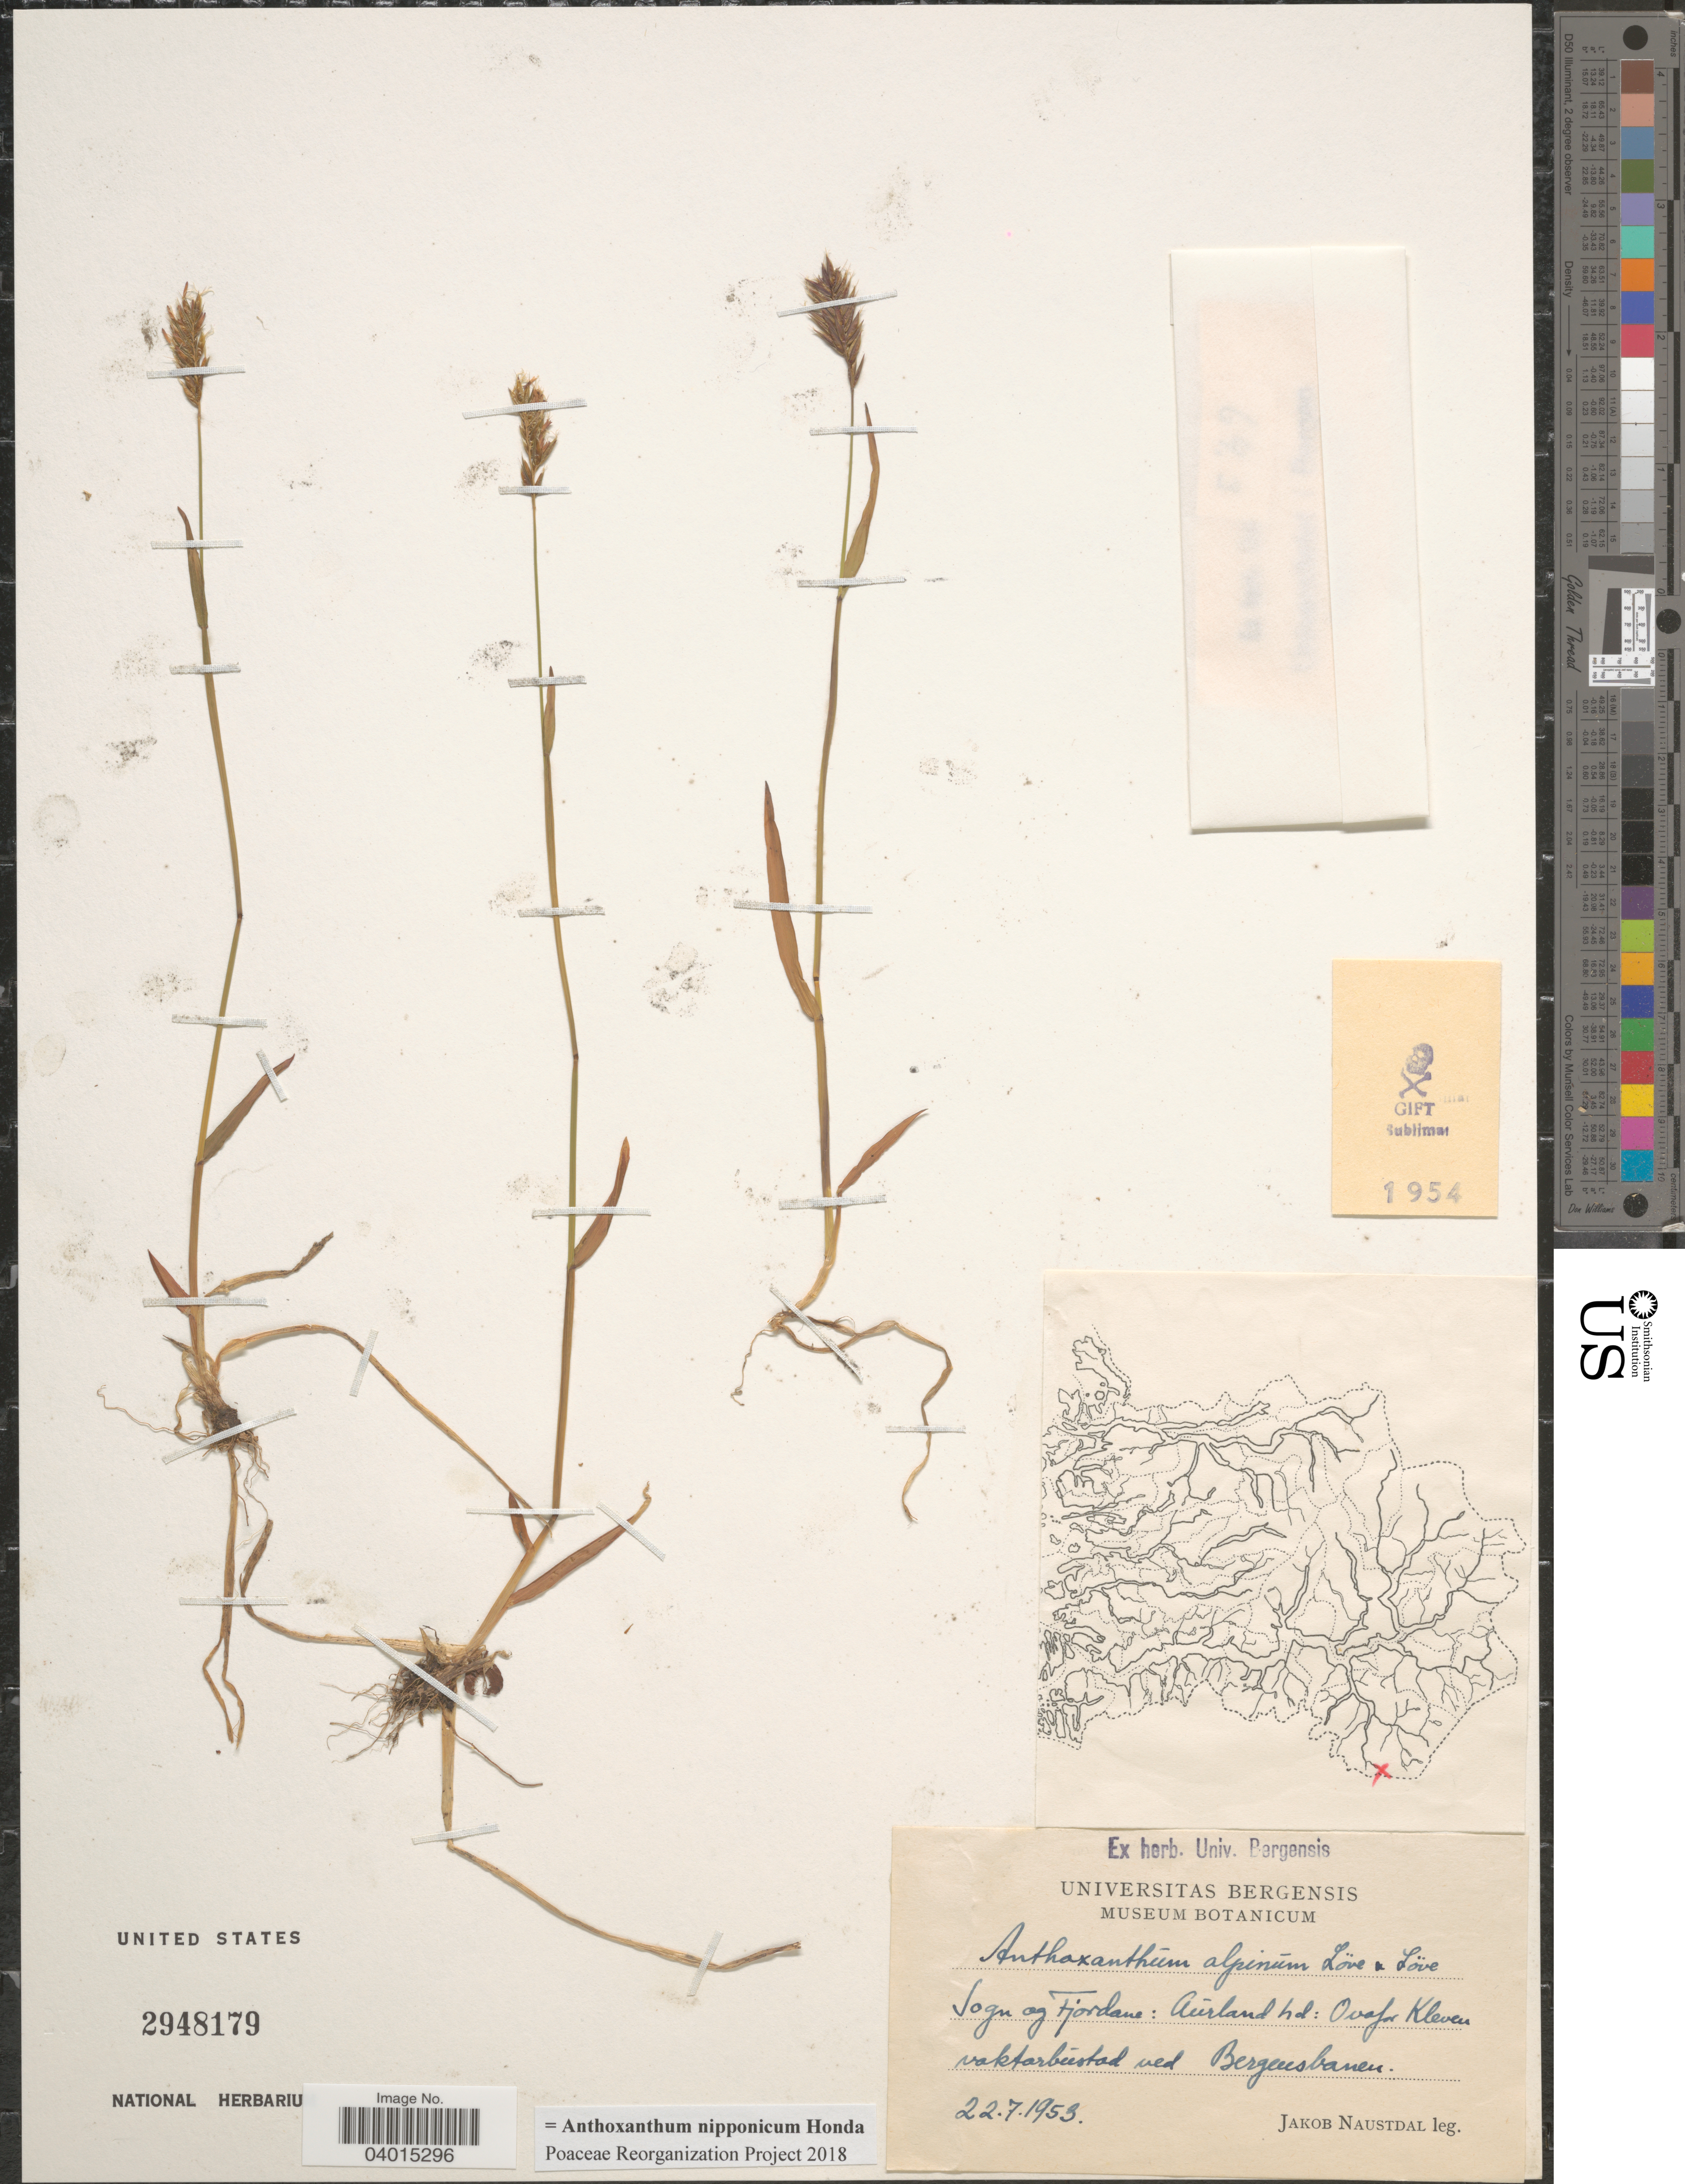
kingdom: Plantae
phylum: Tracheophyta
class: Liliopsida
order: Poales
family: Poaceae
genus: Anthoxanthum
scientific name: Anthoxanthum nipponicum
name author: Honda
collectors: J. Naustdal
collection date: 1953-07-22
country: Norway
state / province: Sogn og Fjordane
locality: Aūrland hd: Ovafa Kleven vaktarbūstad ved Bergensbanen.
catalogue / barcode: US 2948179